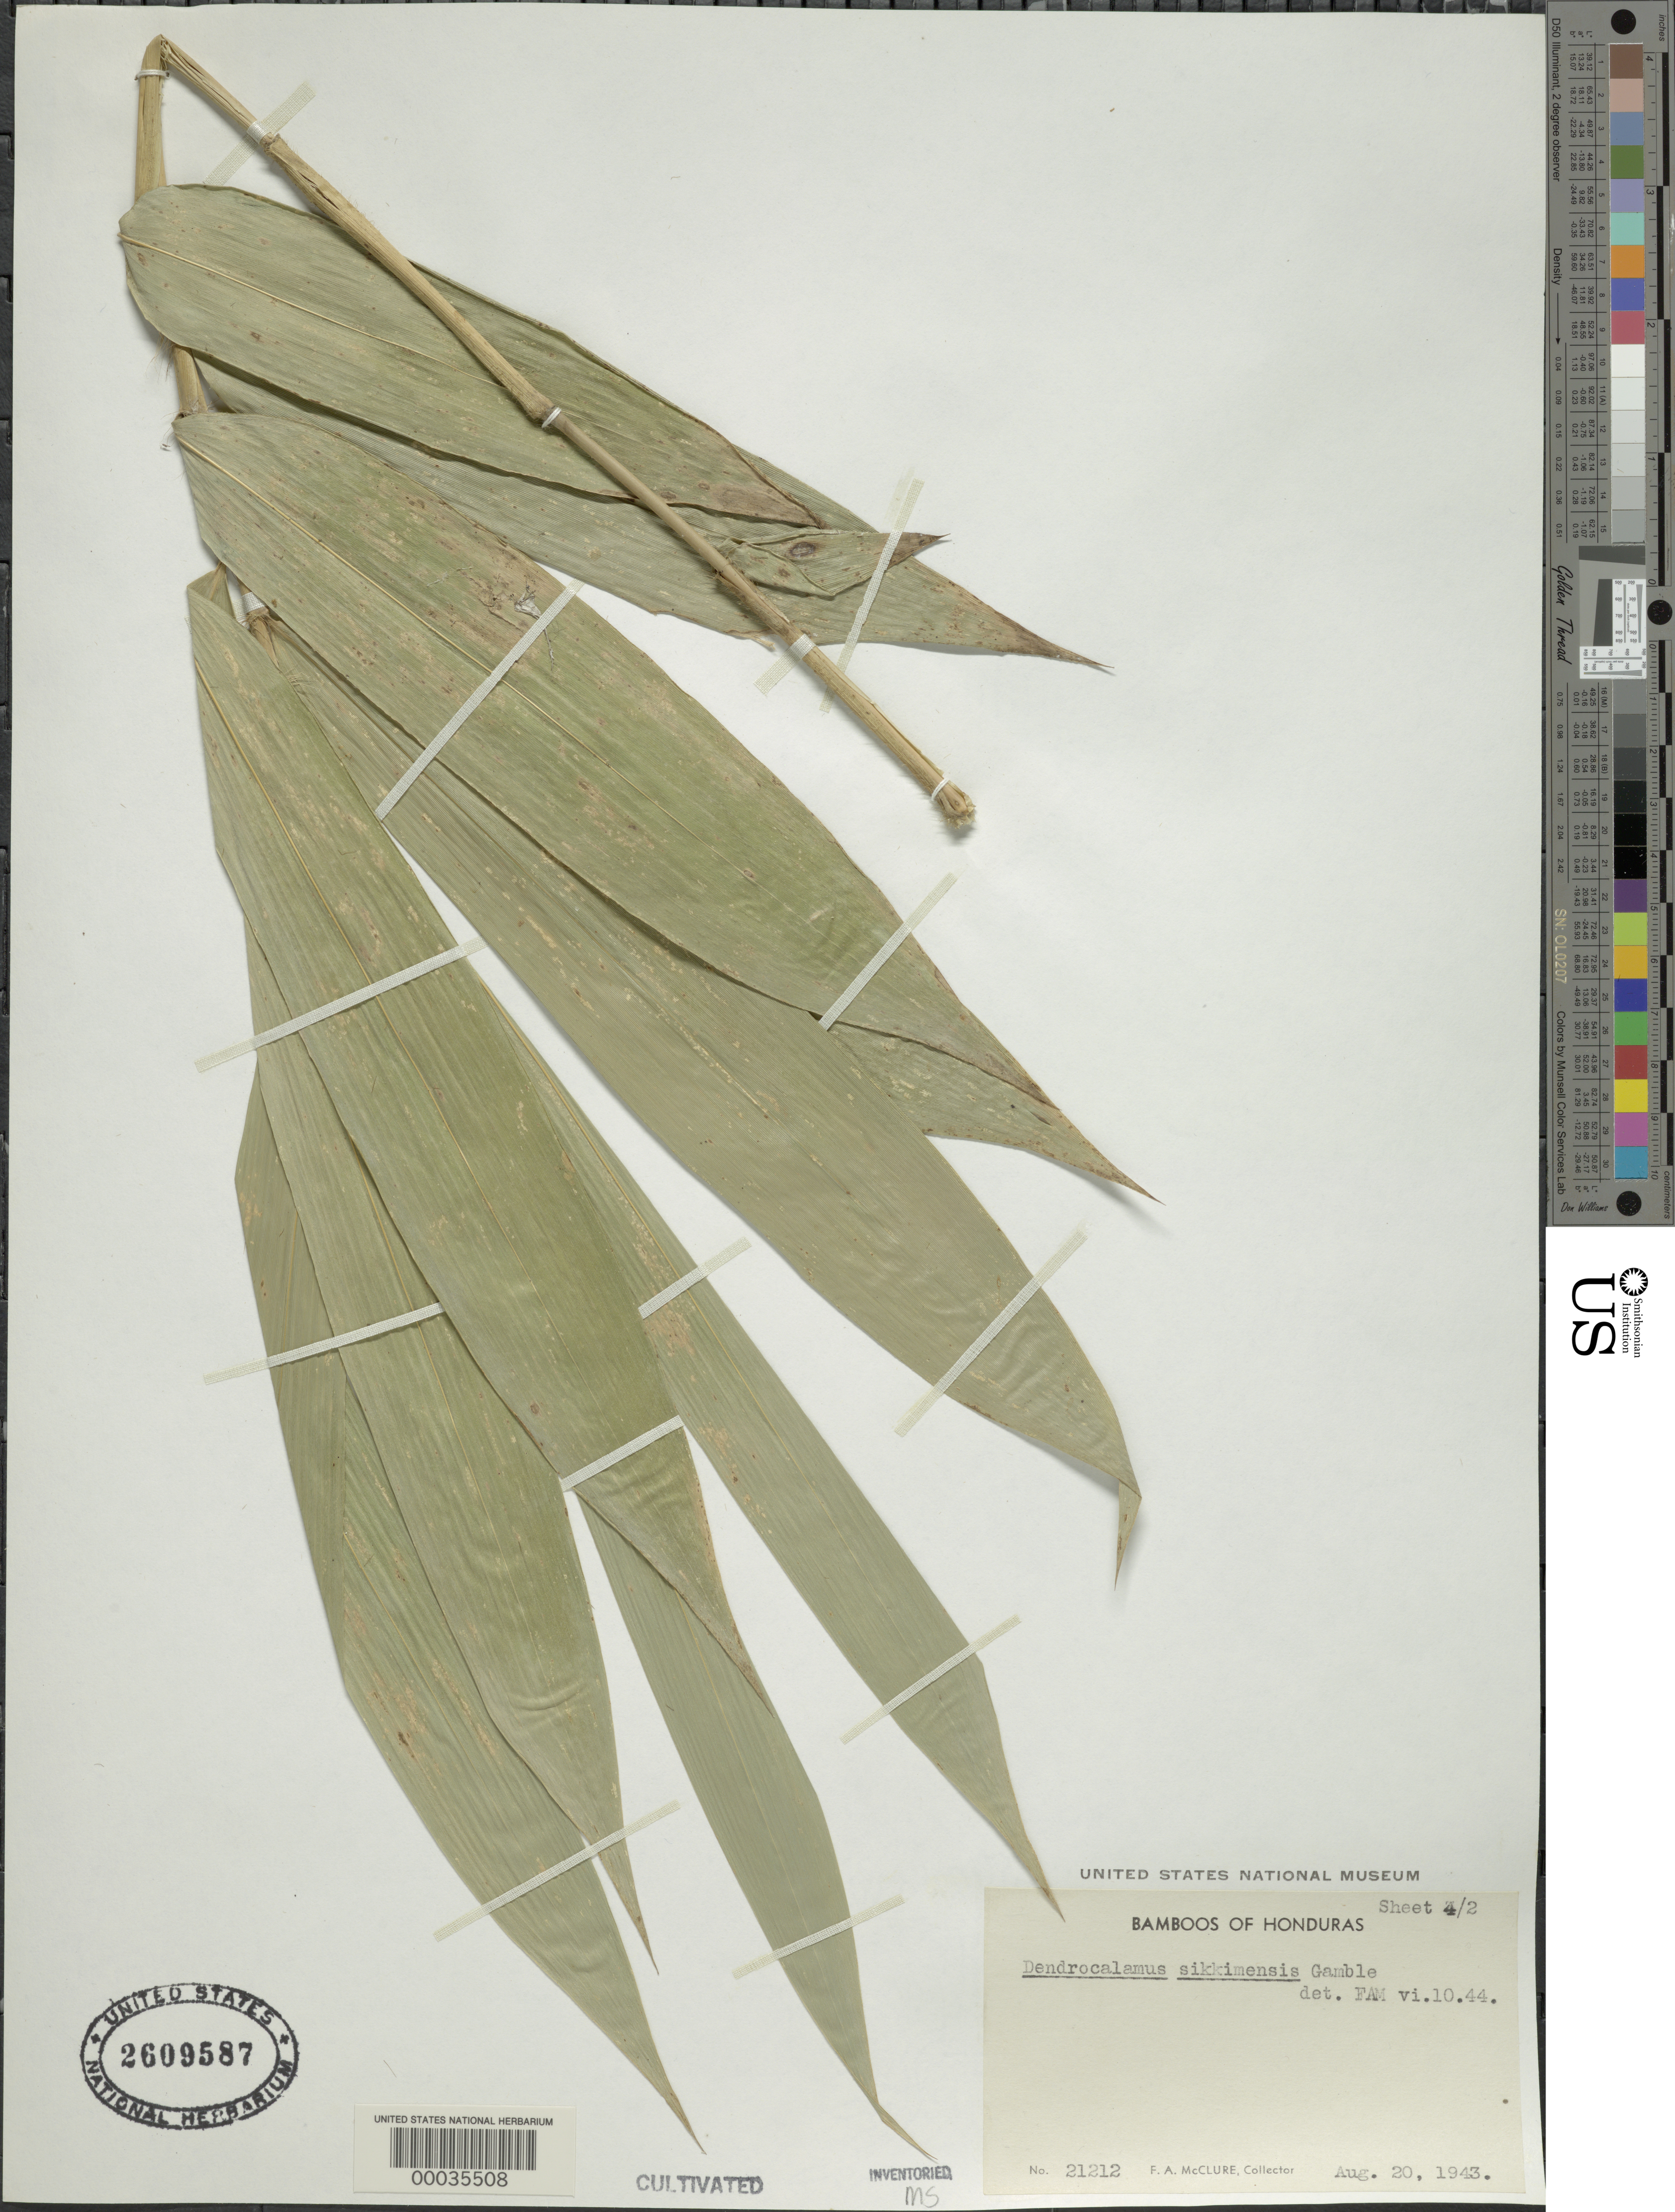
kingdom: Plantae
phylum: Tracheophyta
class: Liliopsida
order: Poales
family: Poaceae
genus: Dendrocalamus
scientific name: Dendrocalamus sikkimensis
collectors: F. A. McClure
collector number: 21212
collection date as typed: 20 Aug 1943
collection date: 1943-08-20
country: Honduras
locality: United fruit co's. agricultural experimental station-Lancetilla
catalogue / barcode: US 2609587